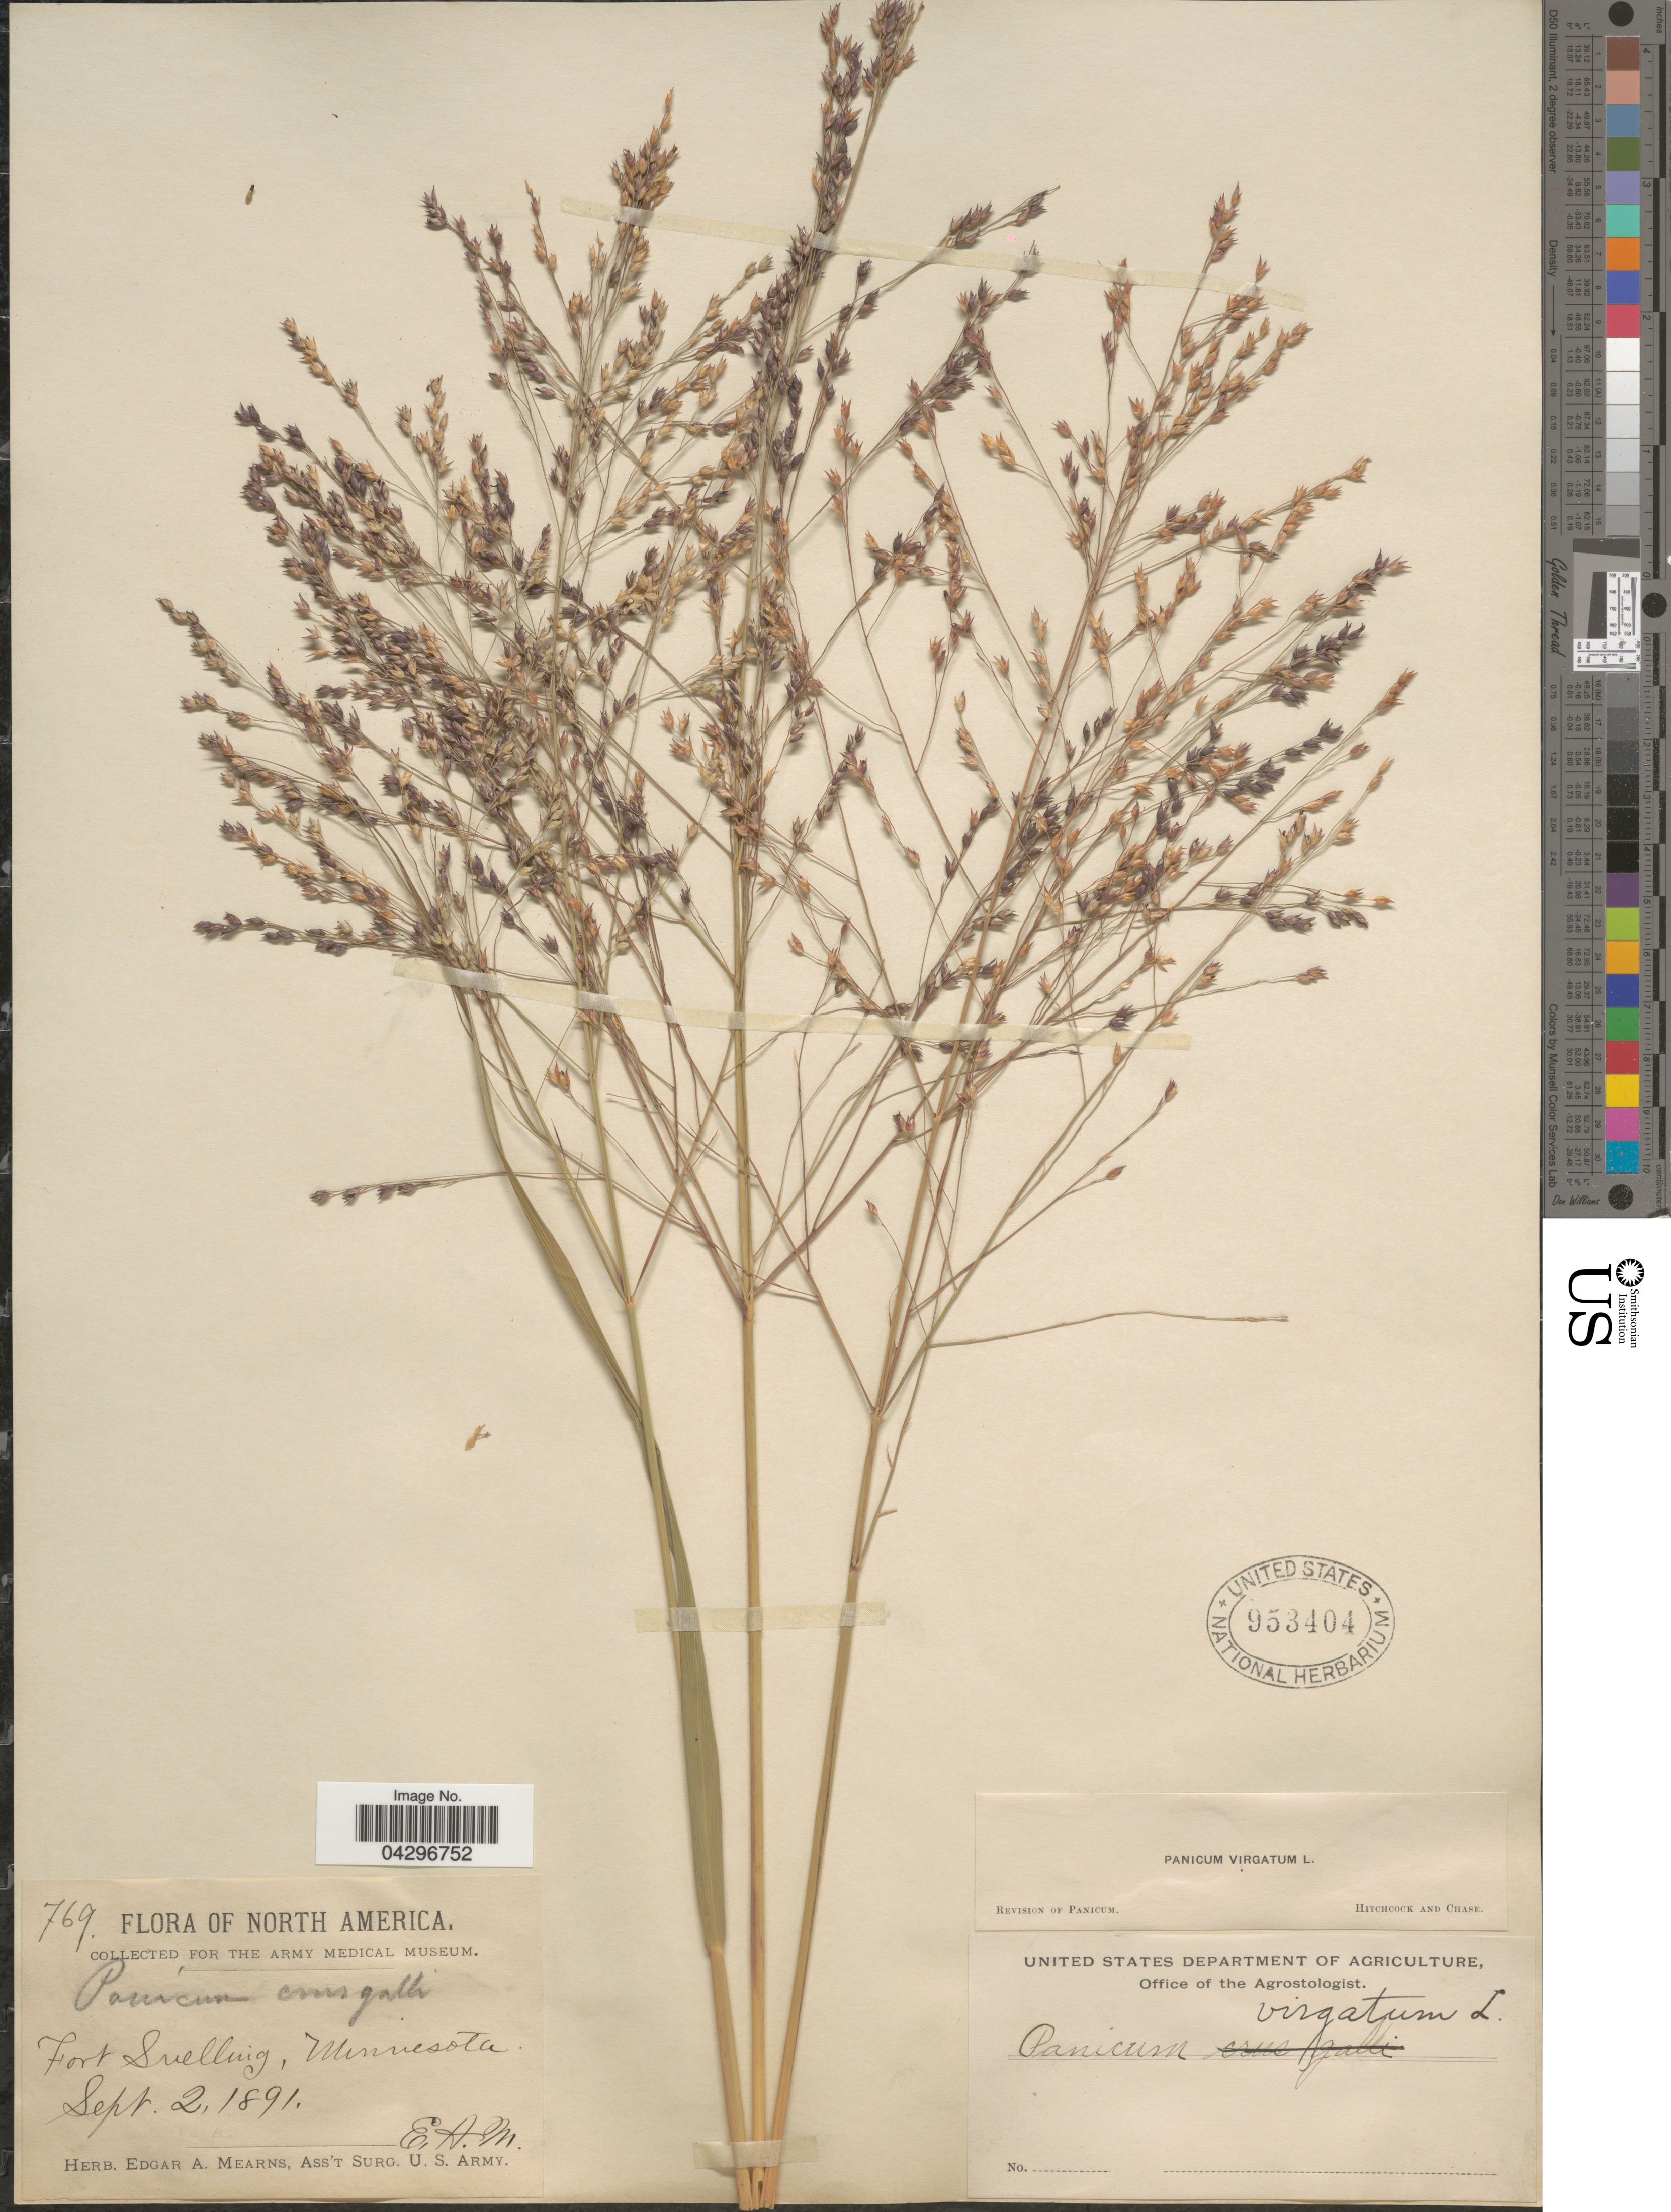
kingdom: Plantae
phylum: Tracheophyta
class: Liliopsida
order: Poales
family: Poaceae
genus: Panicum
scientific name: Panicum virgatum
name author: L.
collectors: E. A. Mearns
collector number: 769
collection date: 1891-09-02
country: United States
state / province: Minnesota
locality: Fort Snelling.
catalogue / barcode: US 953404